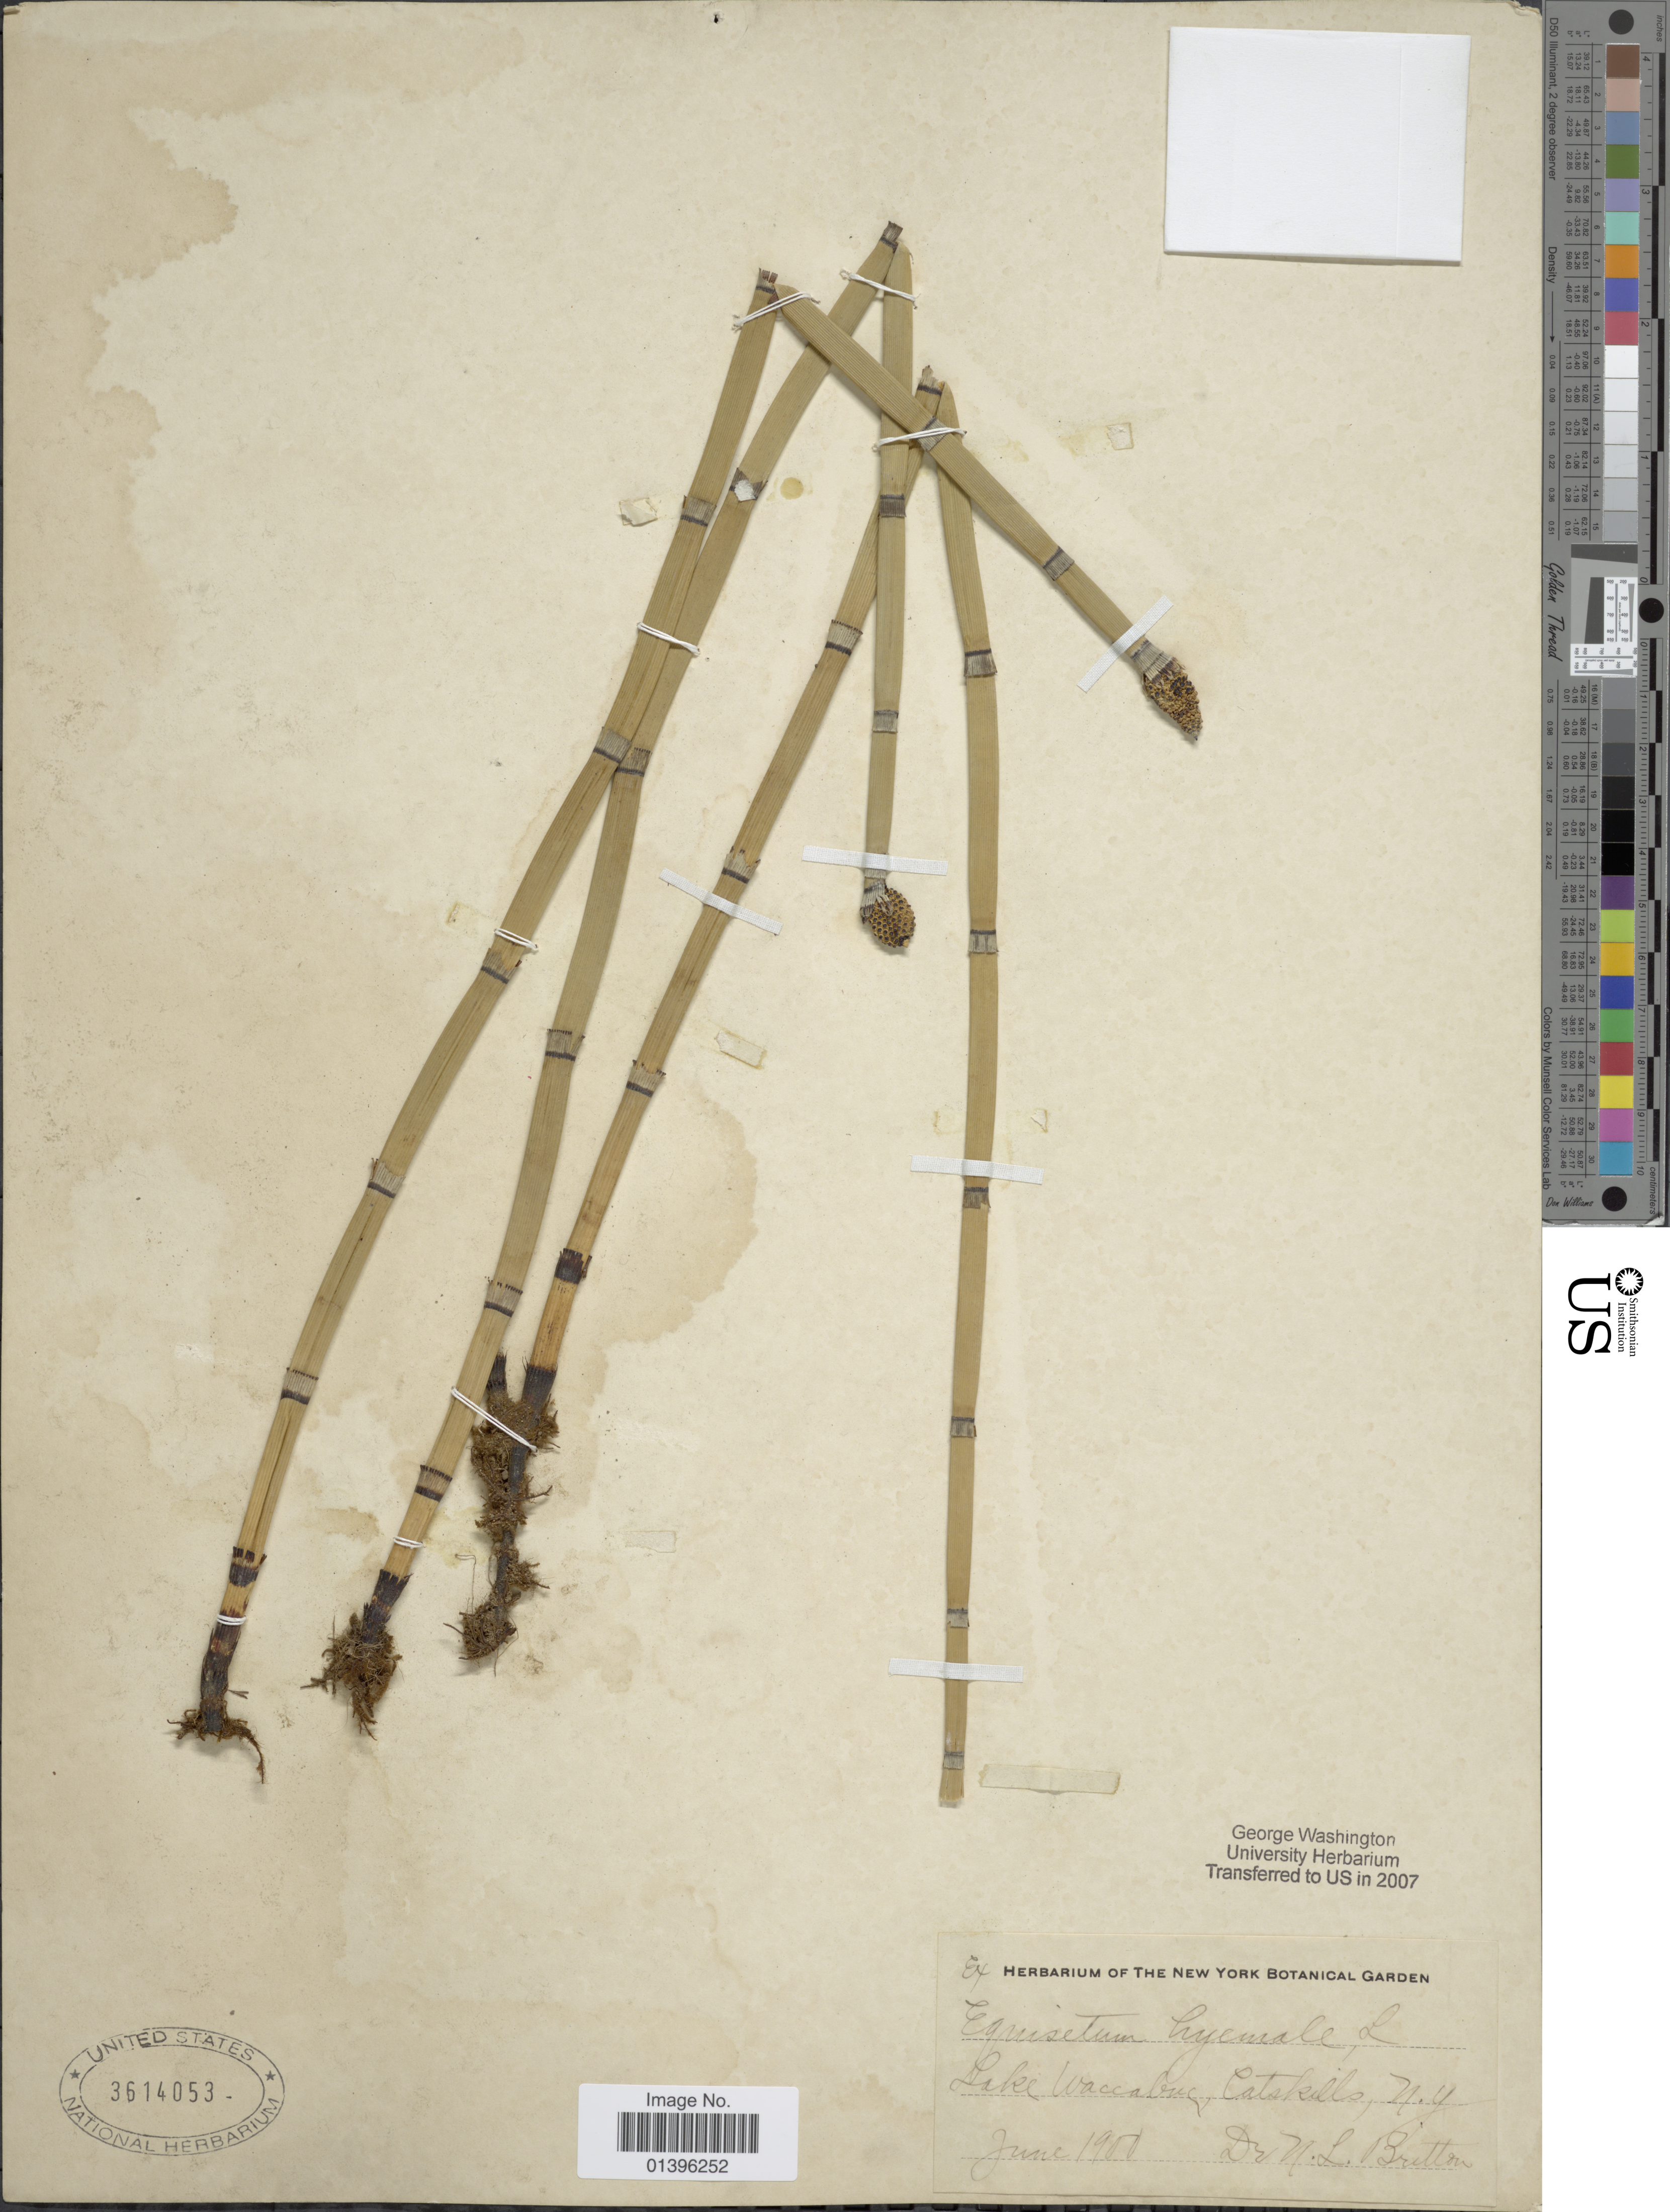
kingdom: Plantae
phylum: Tracheophyta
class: Polypodiopsida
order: Equisetales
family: Equisetaceae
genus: Equisetum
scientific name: Equisetum hyemale var. affine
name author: (Engelm.) A.A. Eaton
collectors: N. Britton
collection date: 1900-06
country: United States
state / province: New York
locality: Lake Waccabuc, Catskills.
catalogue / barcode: US 3614053